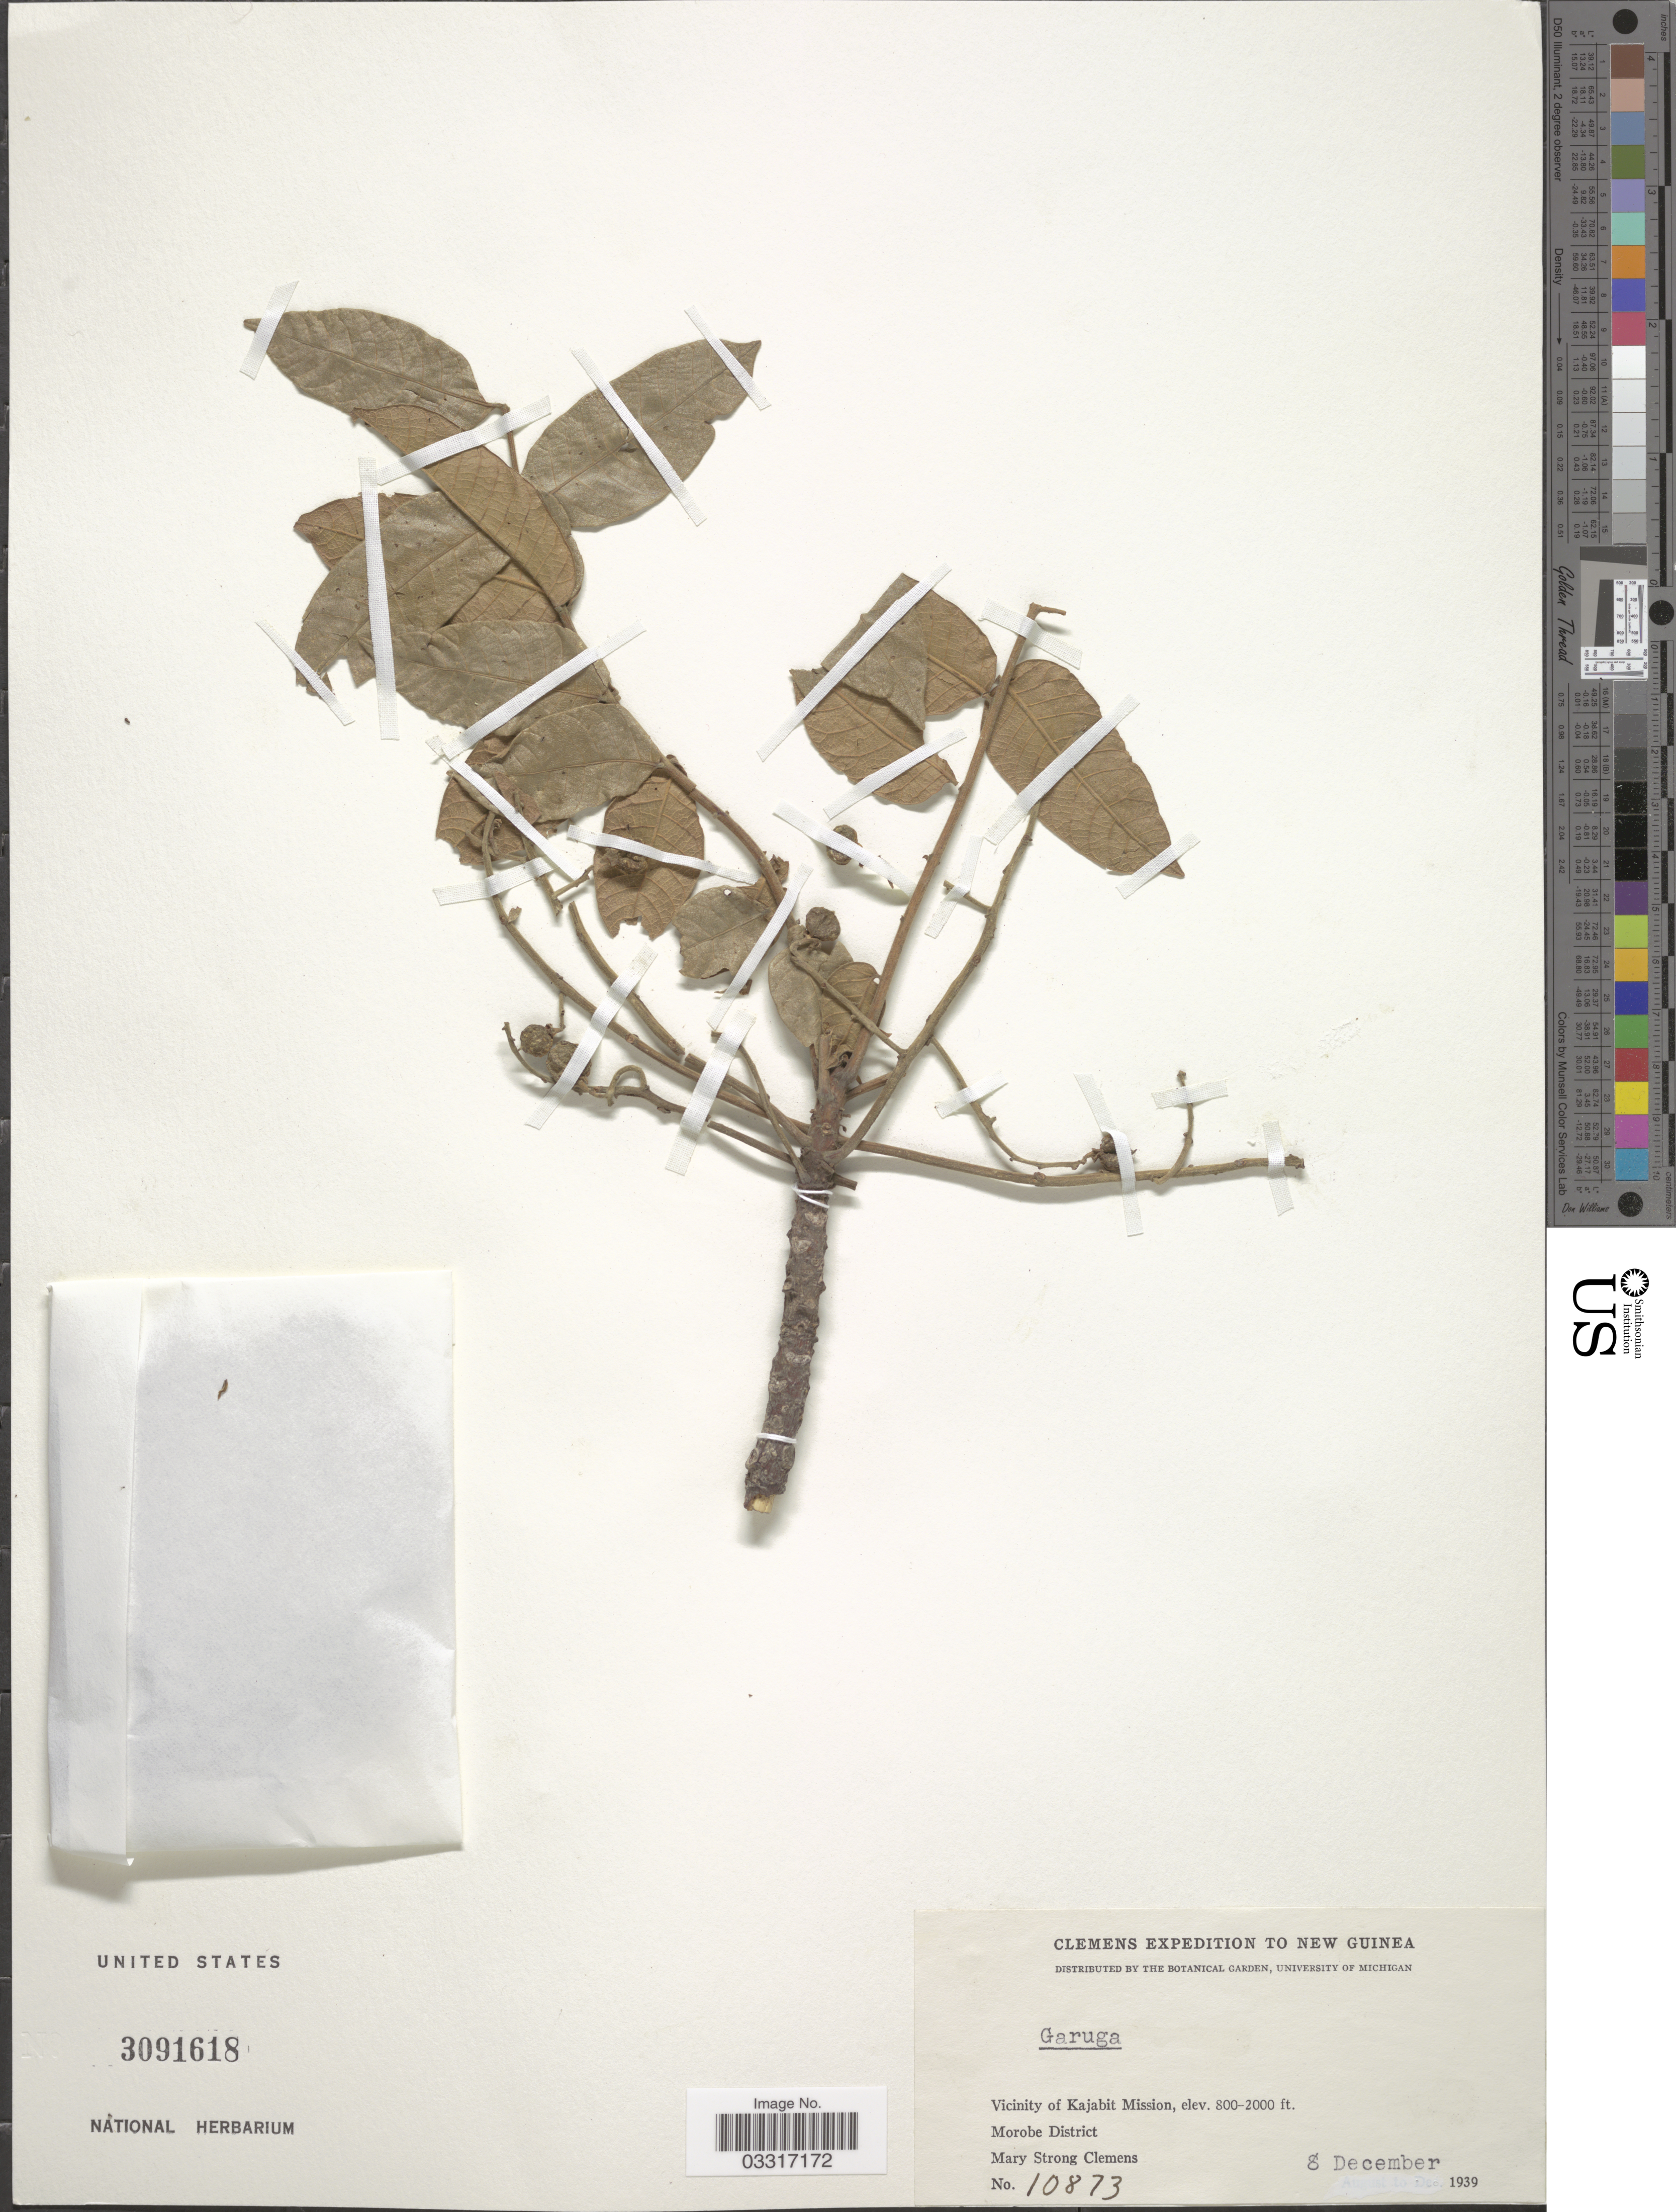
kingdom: Plantae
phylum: Tracheophyta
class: Magnoliopsida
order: Sapindales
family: Burseraceae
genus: Garuga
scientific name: Garuga floribunda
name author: Decne.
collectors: M. S. Clemens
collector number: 10873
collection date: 1939-12-08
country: Papua New Guinea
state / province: Morobe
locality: New Guinea. Vicinity of Kajabit Mission. Morobe District.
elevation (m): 244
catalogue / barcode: US 3091618